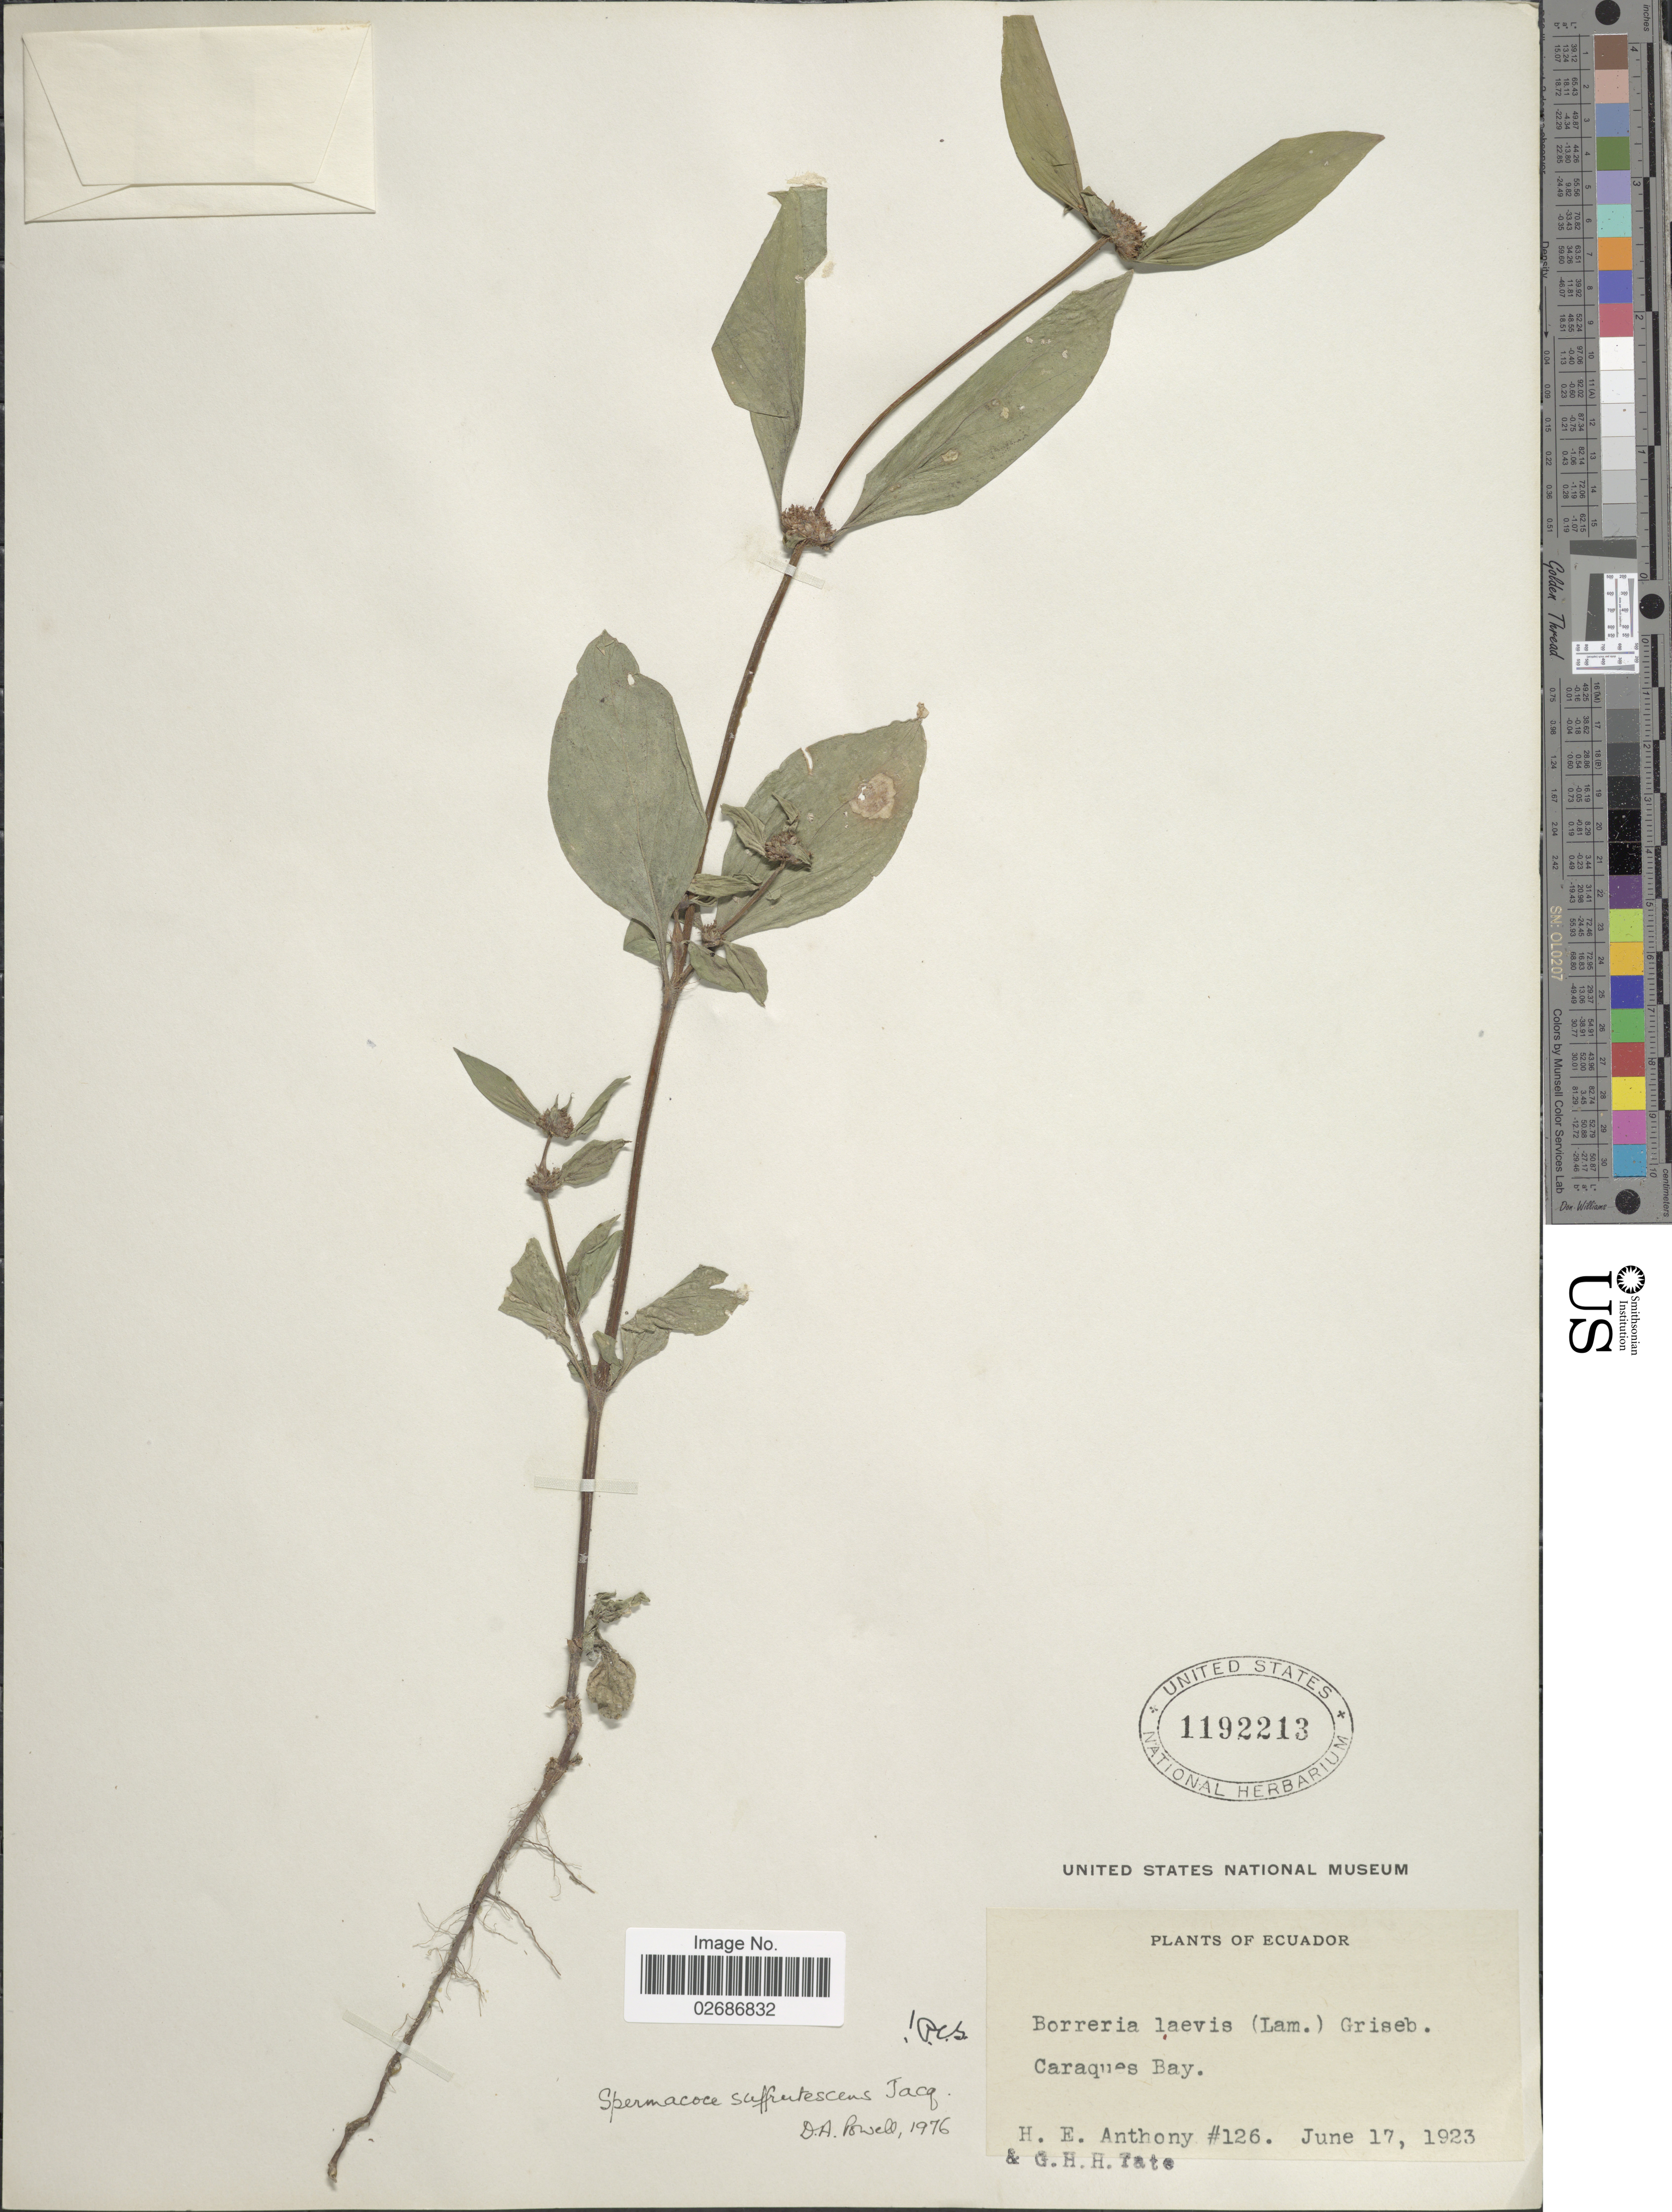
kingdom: Plantae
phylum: Tracheophyta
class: Magnoliopsida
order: Gentianales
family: Rubiaceae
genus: Borreria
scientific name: Borreria remota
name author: (Lam.) Bacigalupo & E.L. Cabral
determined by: Kirkbride, J. H., Jr.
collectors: H. E. Anthony & G. Tate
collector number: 126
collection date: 1923-06-17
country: Ecuador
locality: Caraques Bay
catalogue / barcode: US 1192213